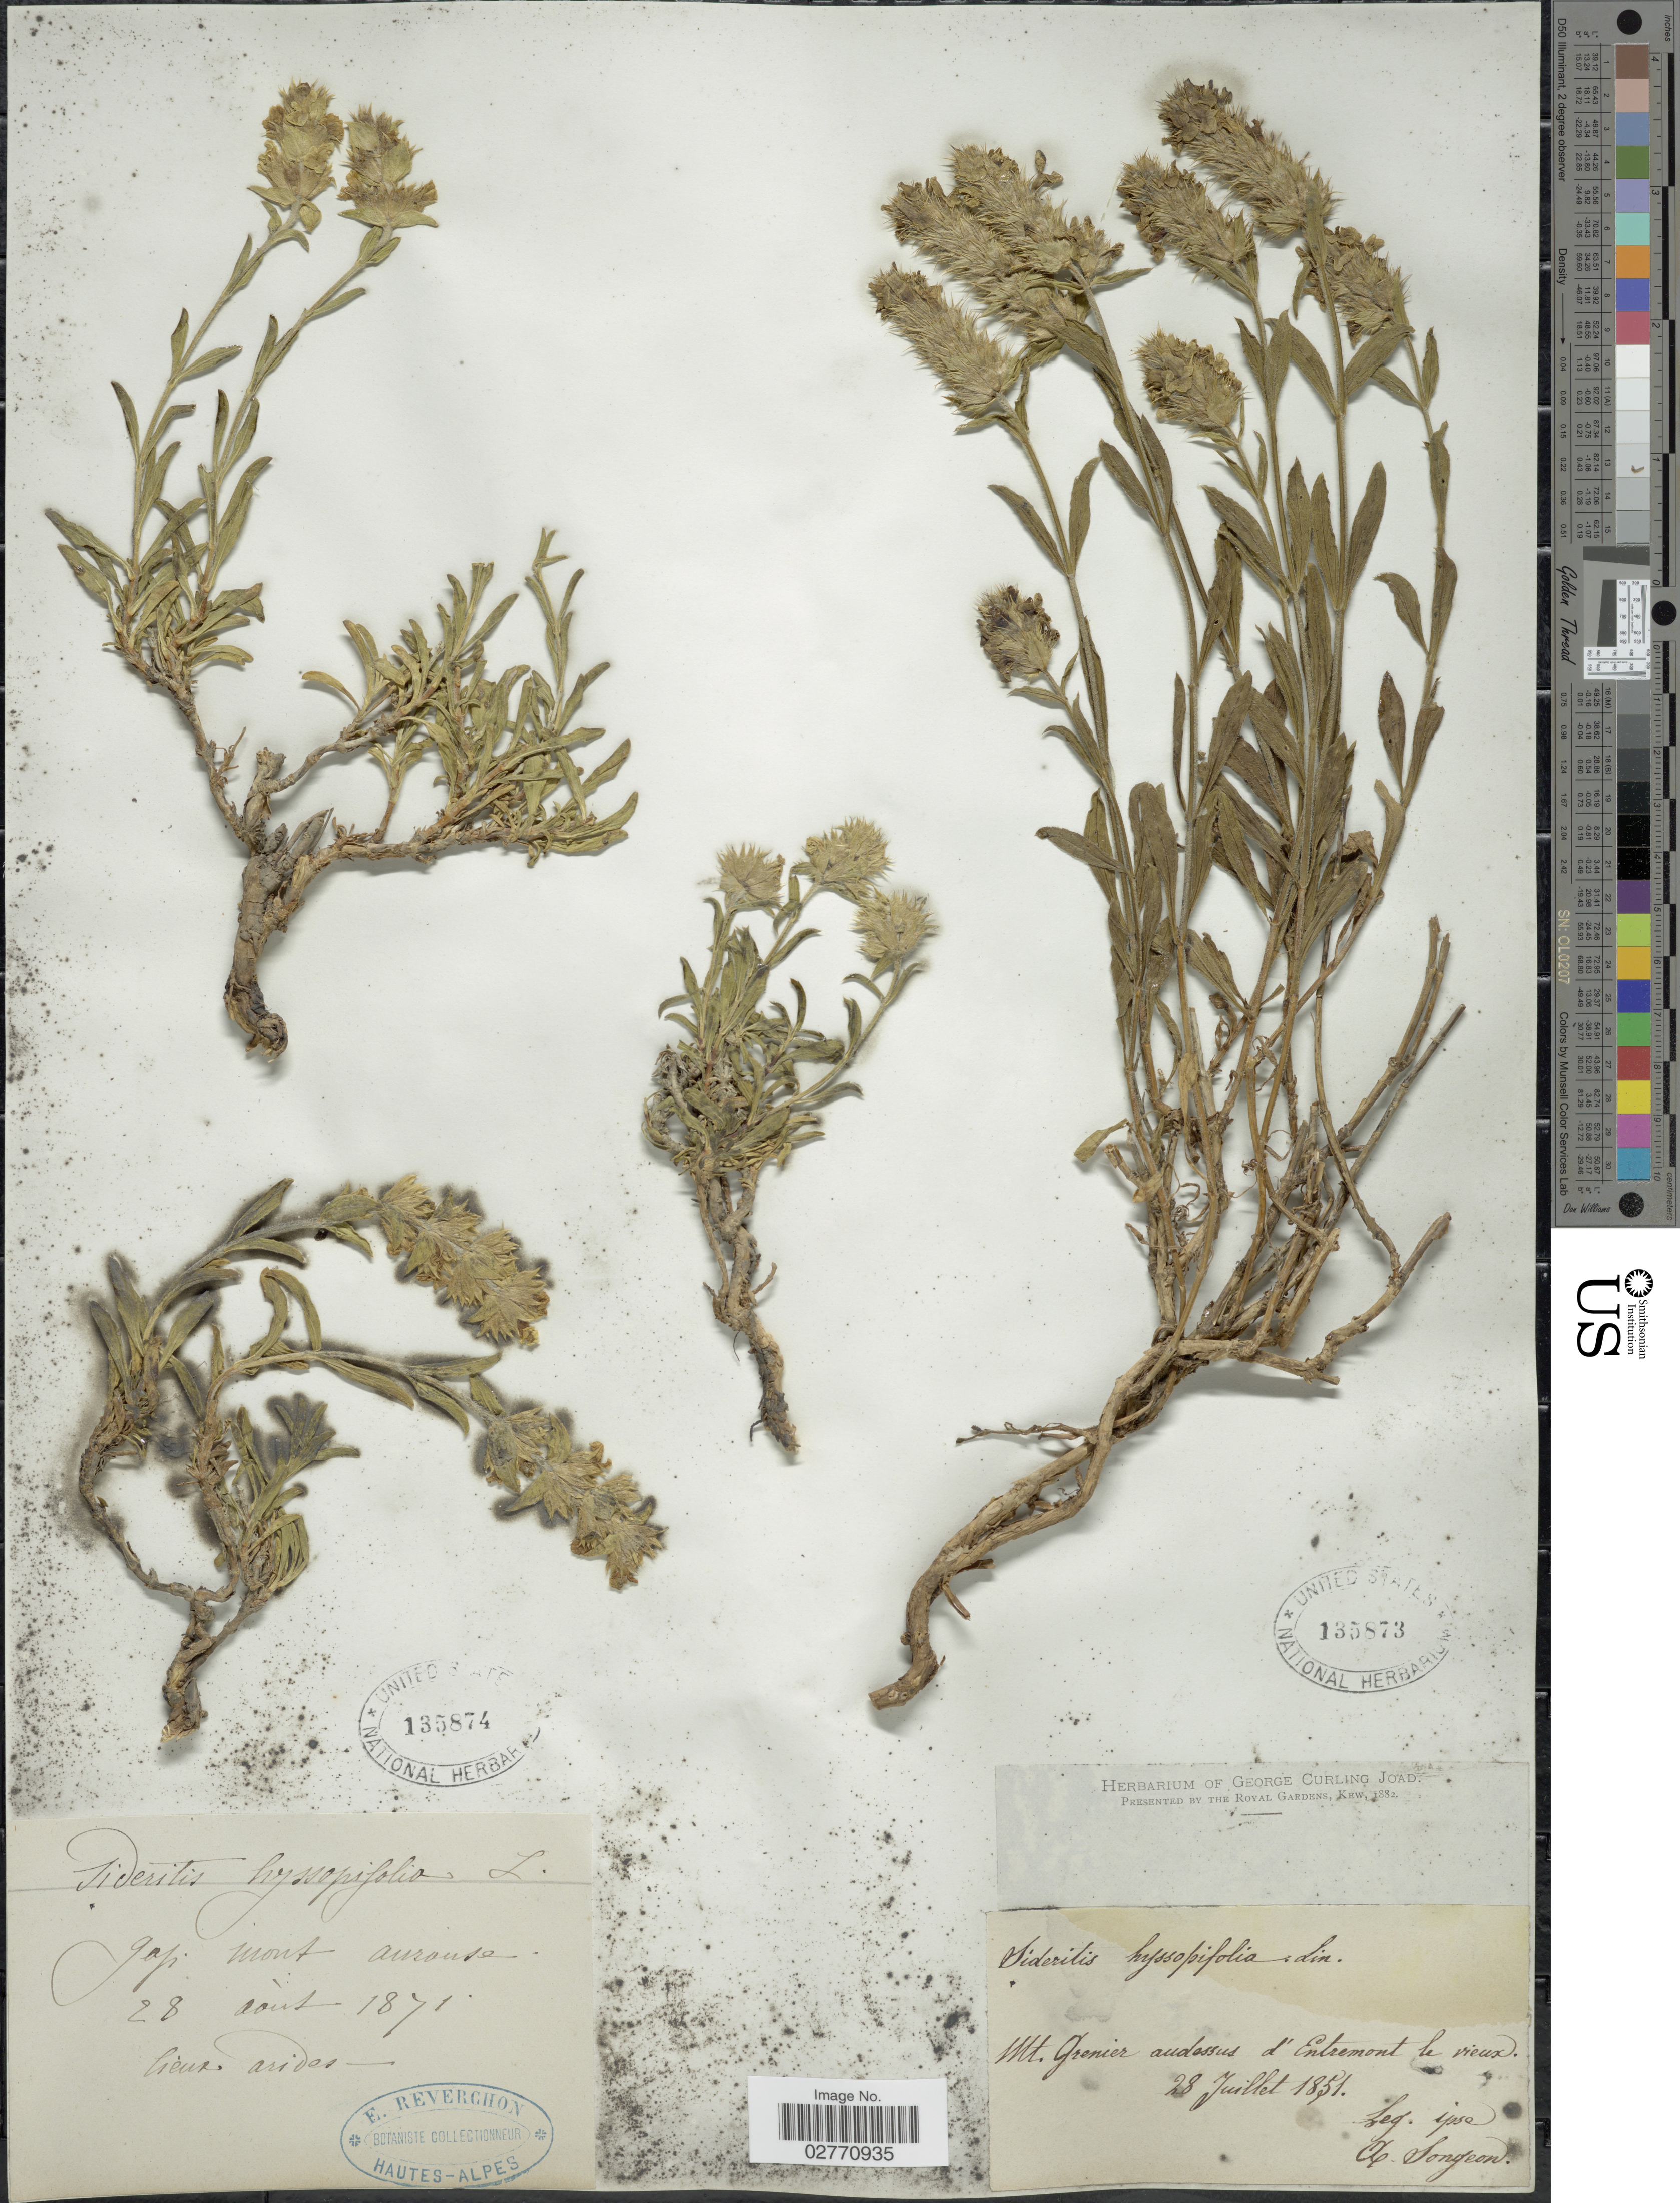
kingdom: Plantae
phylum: Tracheophyta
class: Magnoliopsida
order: Lamiales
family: Lamiaceae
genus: Sideritis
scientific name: Sideritis hyssopifolia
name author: L.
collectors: E. Reverchon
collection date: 1871-08-28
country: France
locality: Gapi Mont Aurouse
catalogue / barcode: US 135874-2